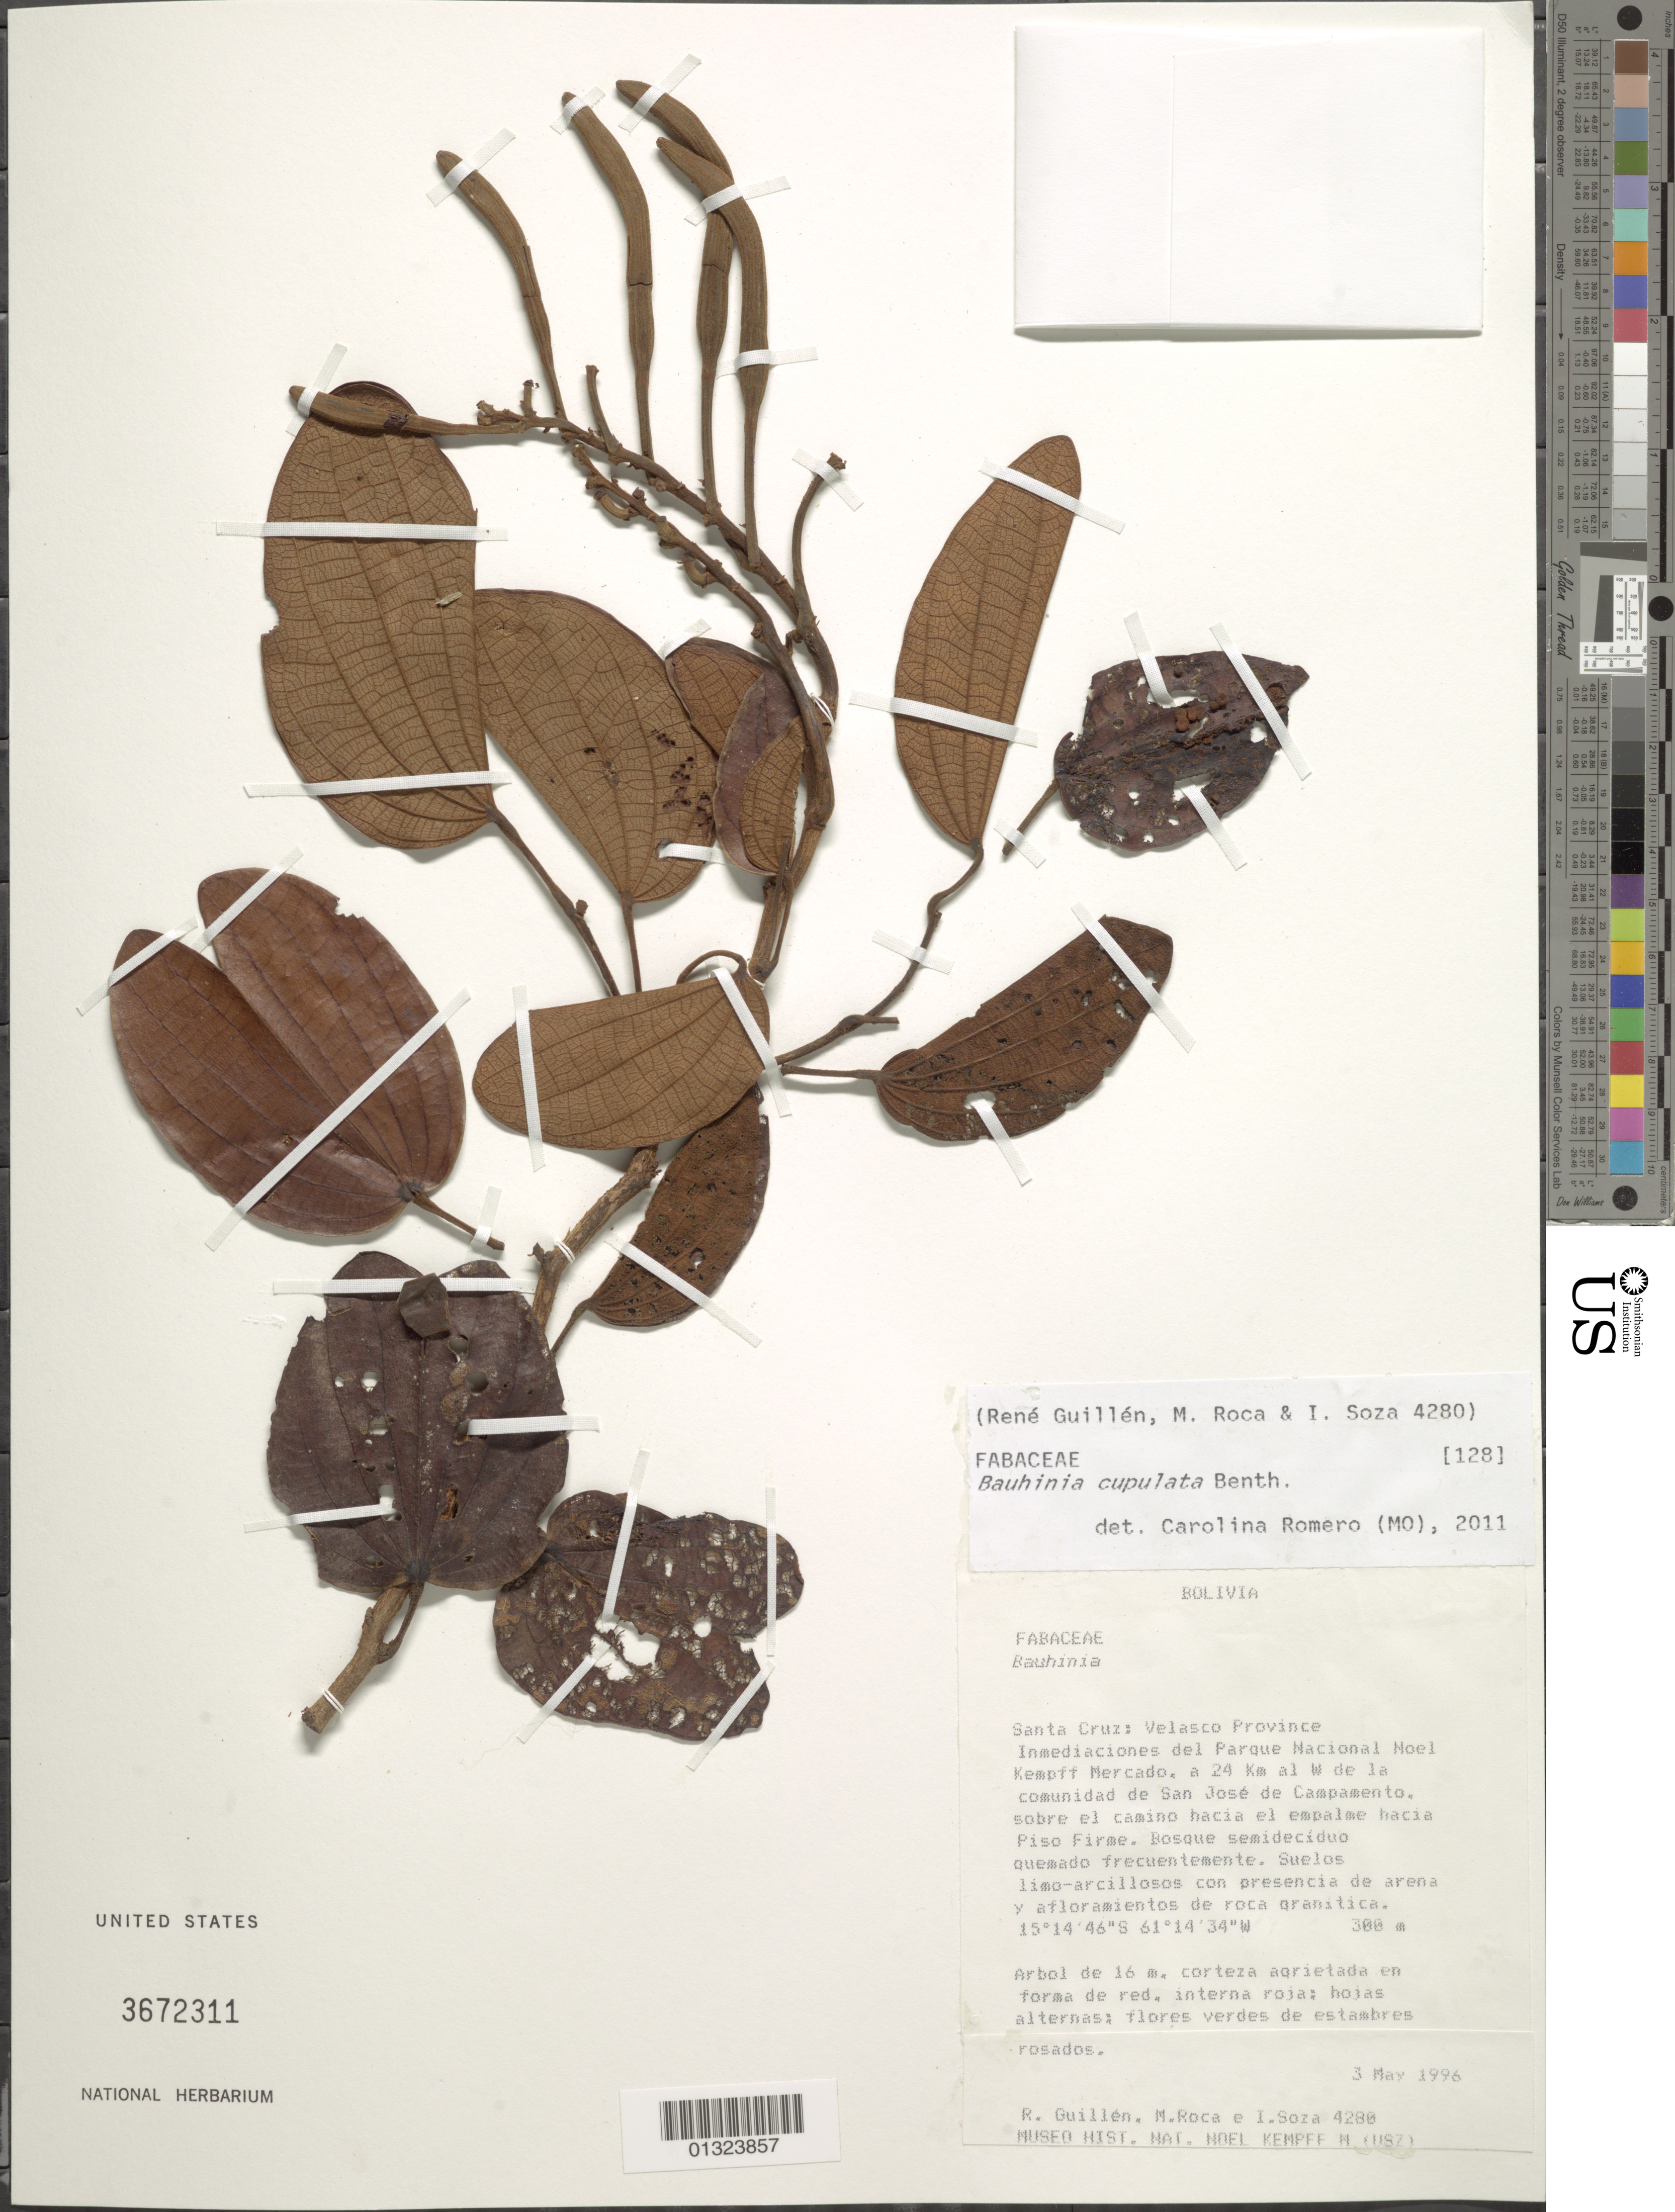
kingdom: Plantae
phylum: Tracheophyta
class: Magnoliopsida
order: Fabales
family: Fabaceae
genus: Bauhinia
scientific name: Bauhinia cupulata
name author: Benth.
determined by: Romero-Hernández, Carolina, (COL)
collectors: J. Guillén, V. Roca & J. Soza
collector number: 4280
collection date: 1996-05-03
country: Bolivia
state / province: Santa Cruz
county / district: Velasco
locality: Parque Nacional Noel Kempff Mercado, a 24 km al W de la comunidad de San Jose de Campamento.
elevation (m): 300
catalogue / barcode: US 3672311